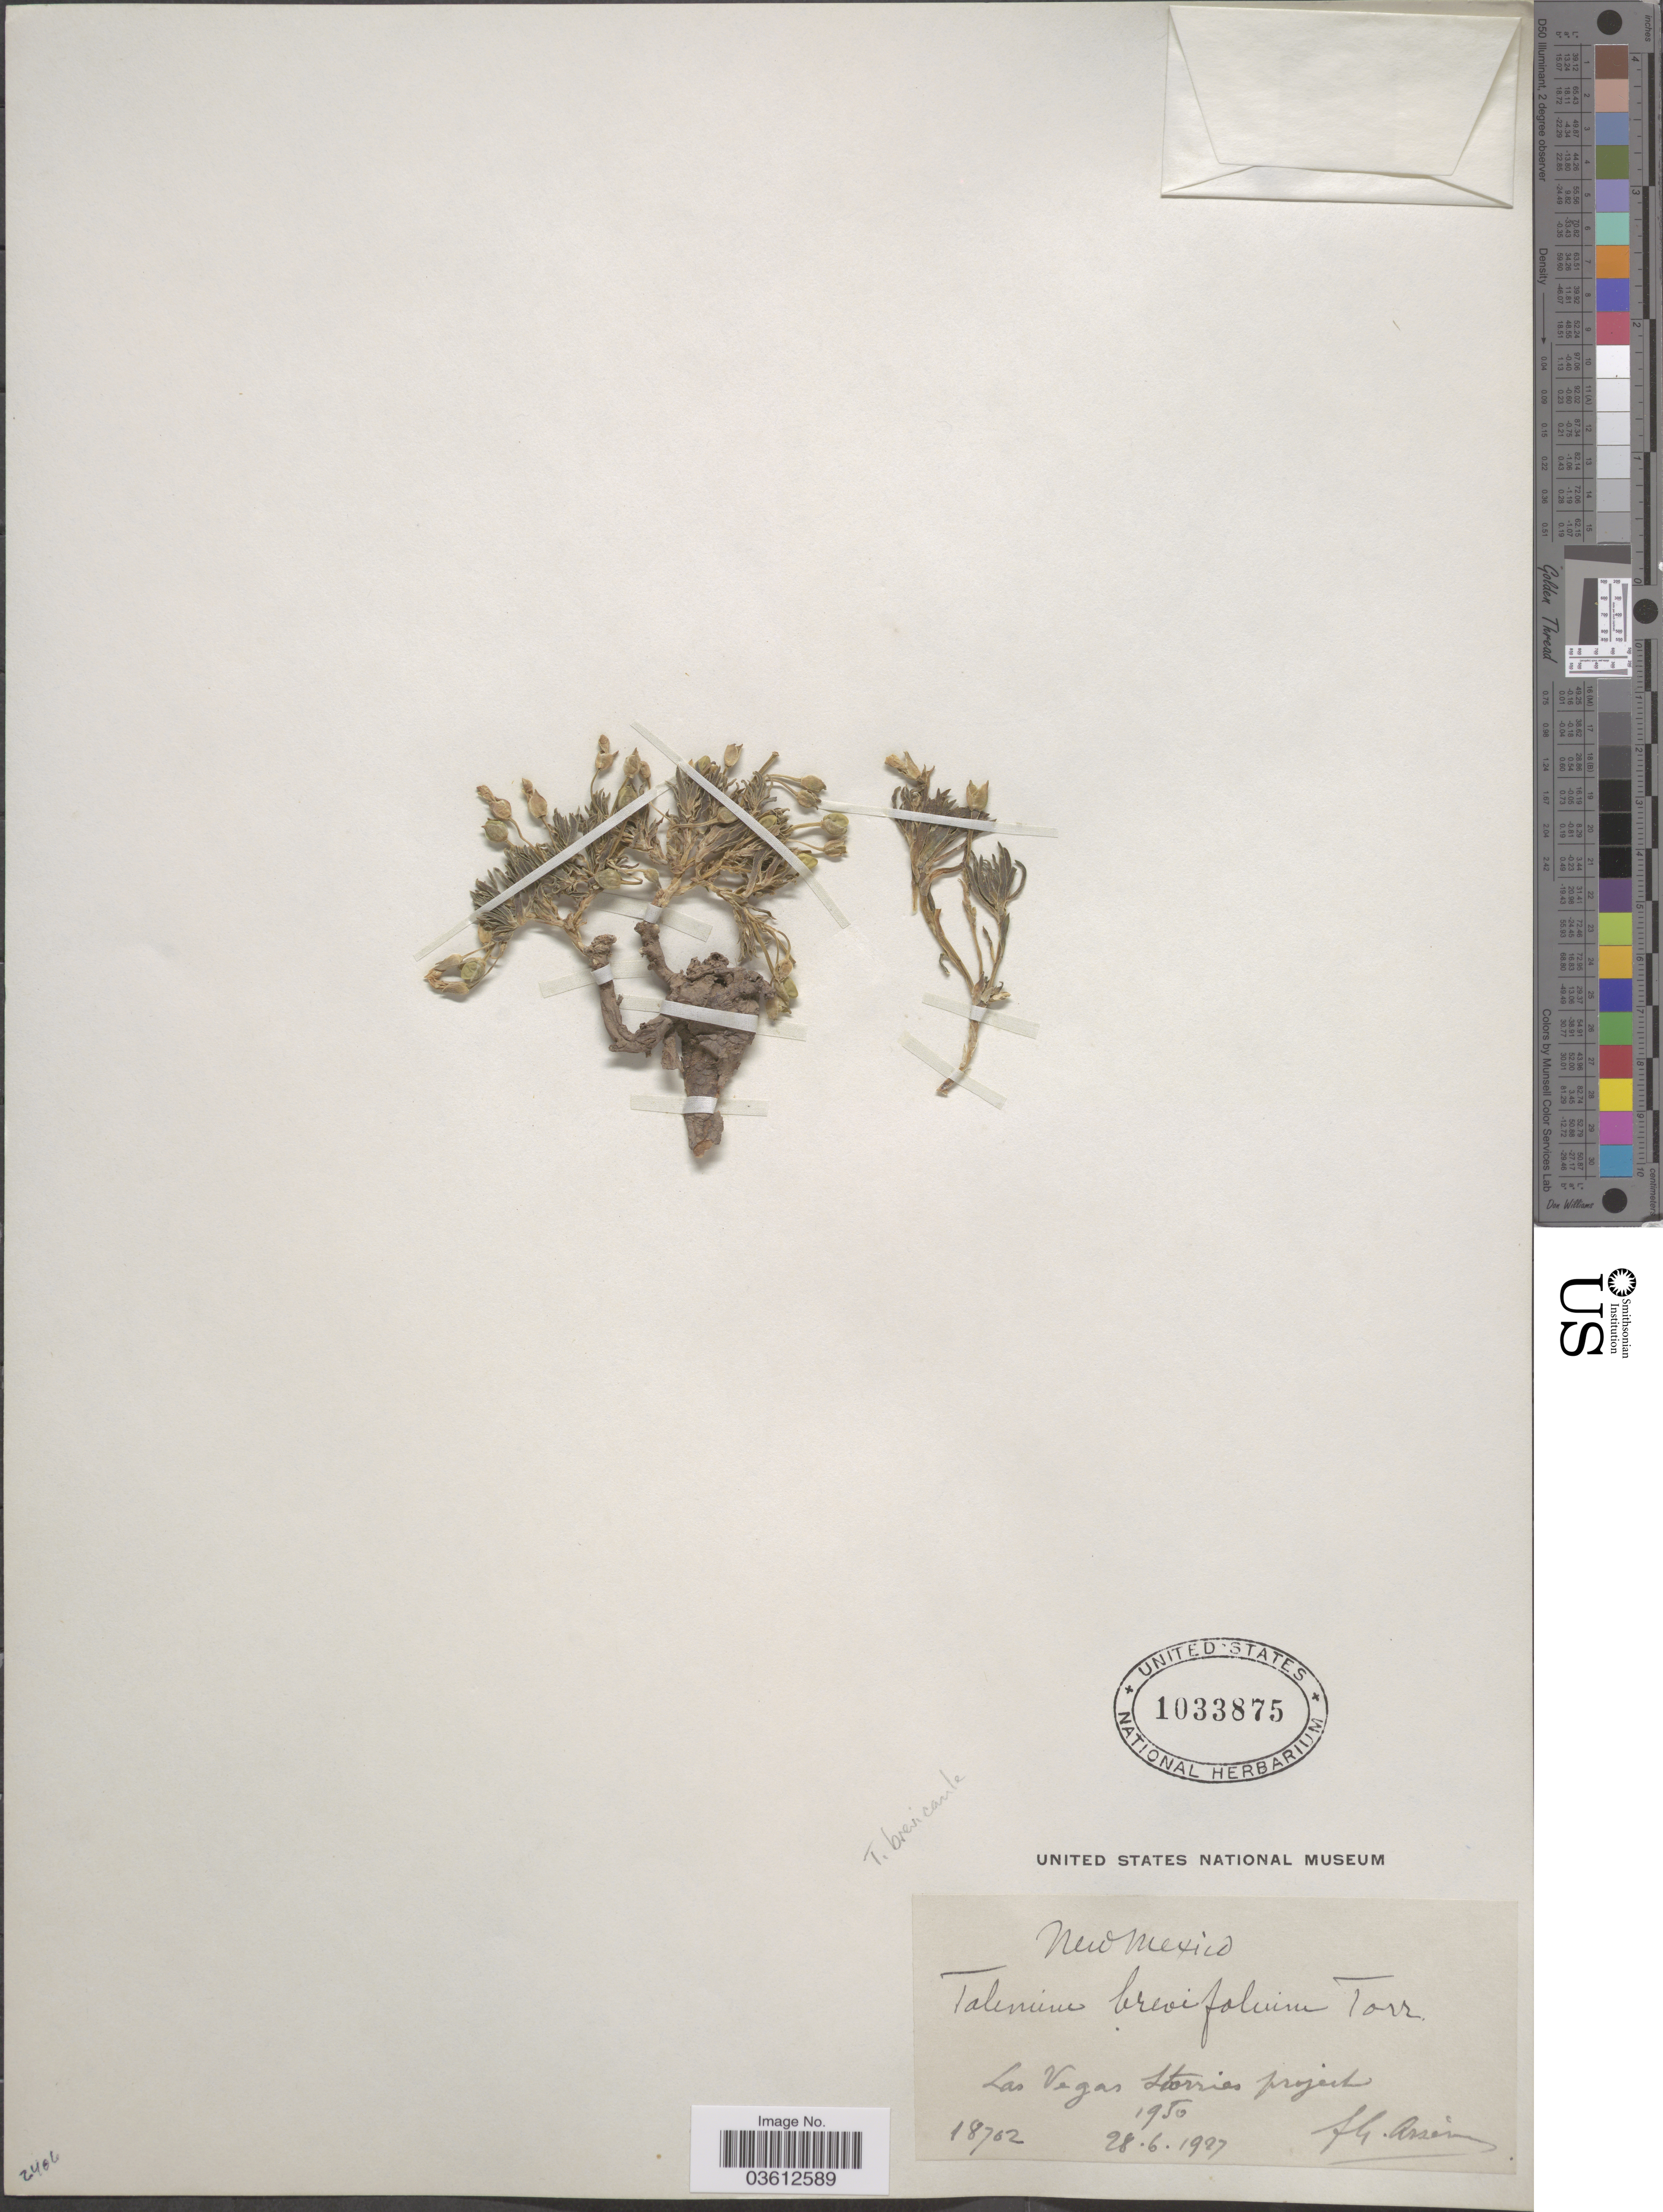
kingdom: Plantae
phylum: Tracheophyta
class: Magnoliopsida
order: Caryophyllales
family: Talinaceae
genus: Talinum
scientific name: Talinum brevicaule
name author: S. Watson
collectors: F. Arsène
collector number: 18702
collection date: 1927-06-28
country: United States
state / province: New Mexico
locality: Las Vegas Storries project.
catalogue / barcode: US 1033875